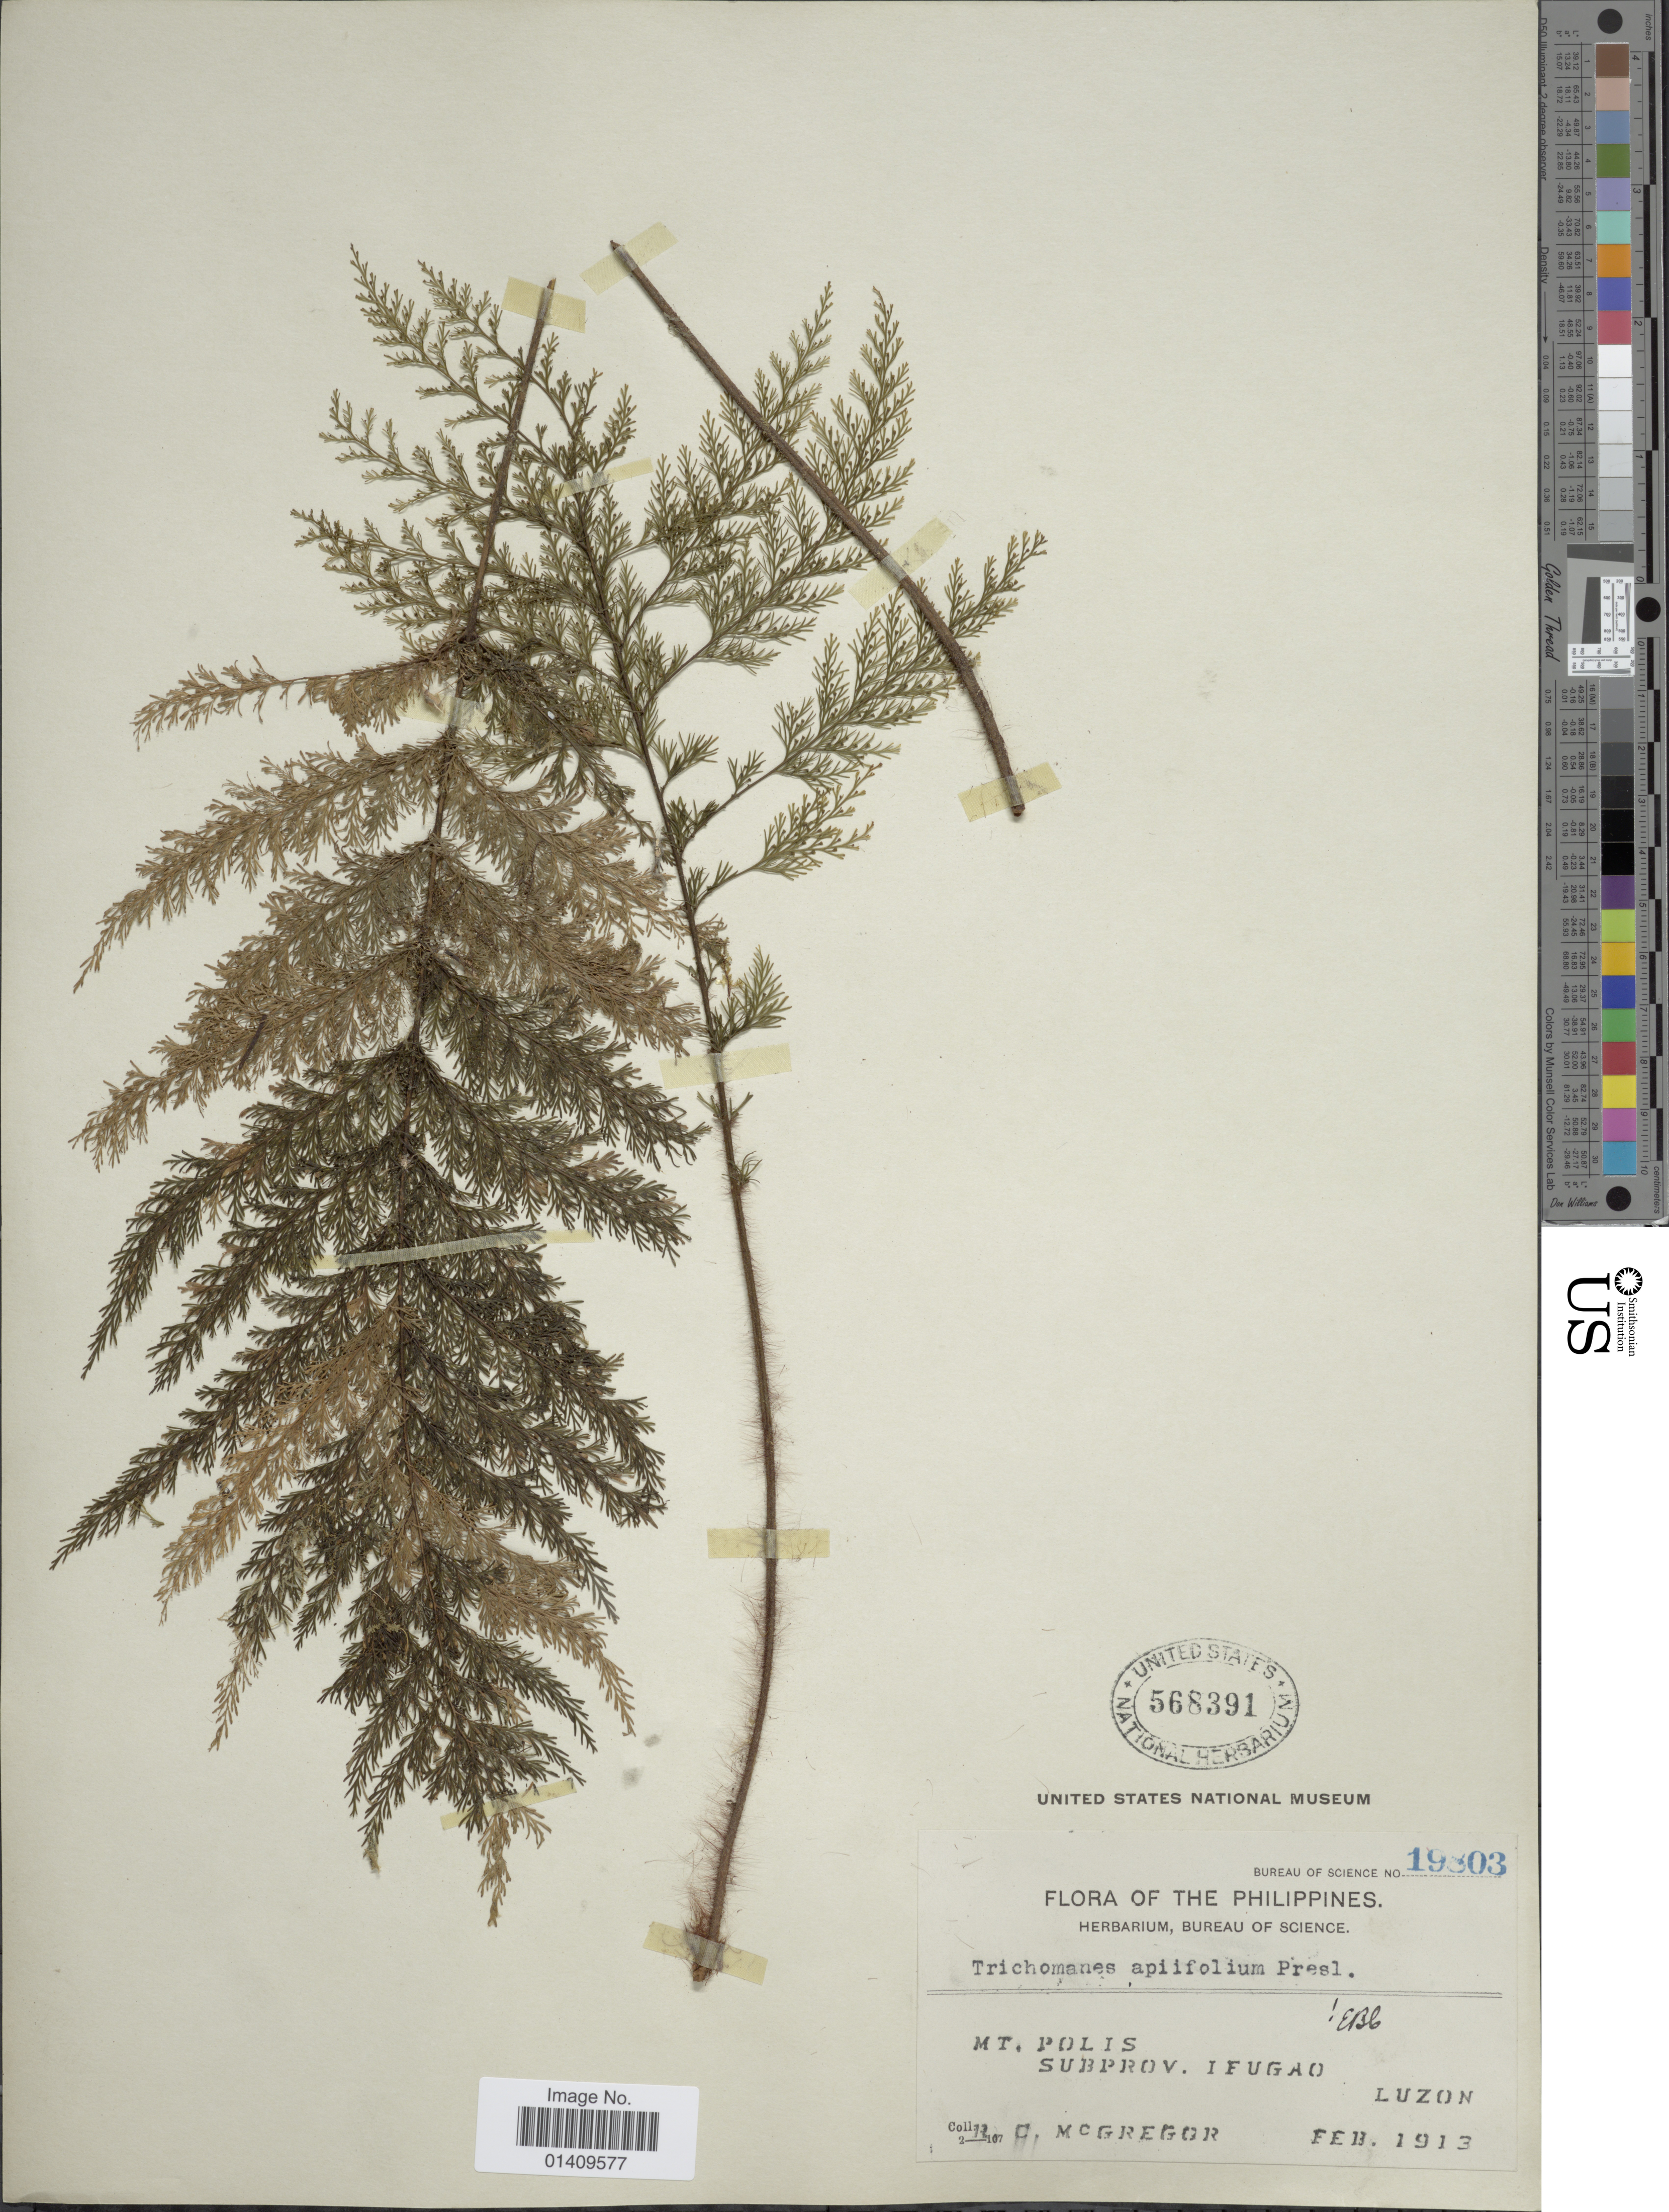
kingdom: Plantae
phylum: Tracheophyta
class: Polypodiopsida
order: Hymenophyllales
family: Hymenophyllaceae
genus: Callistopteris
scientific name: Callistopteris apiifolia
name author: (C. Presl) Copel.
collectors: C. McGregor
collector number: Bureau of Science19803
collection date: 1913-02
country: Philippines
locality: Mt. Polis subprov. Ifugao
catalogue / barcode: US 568391